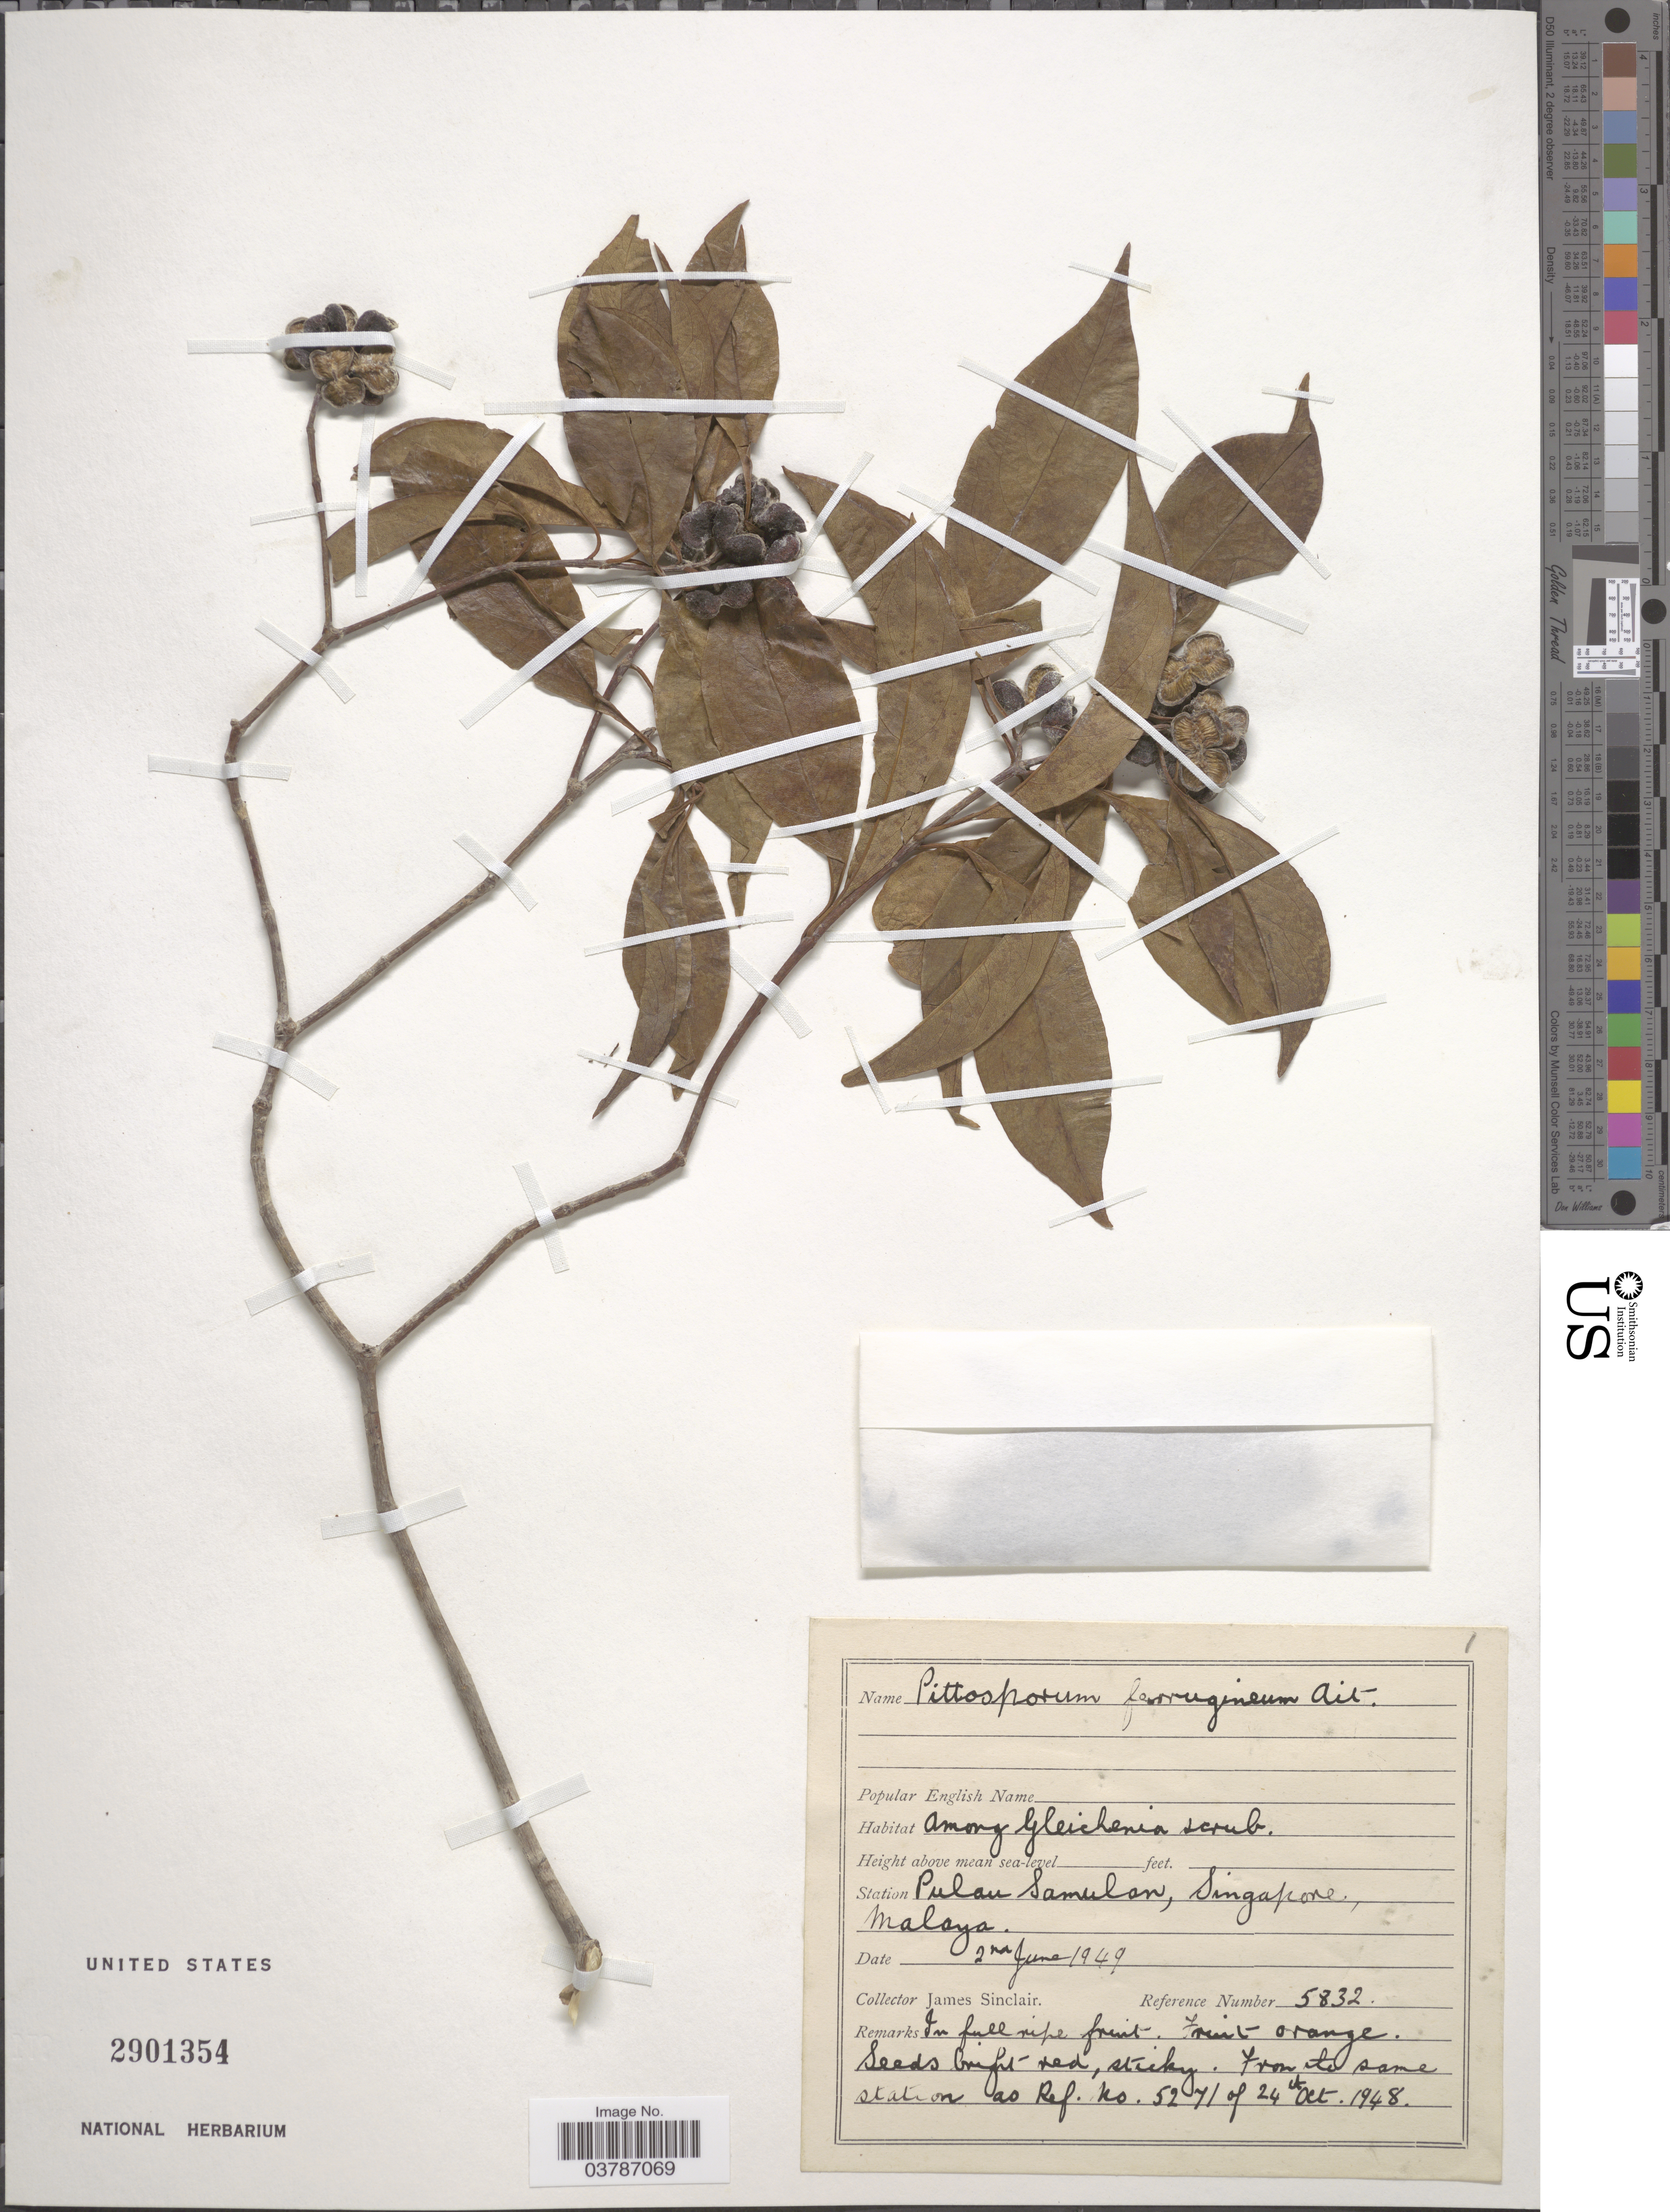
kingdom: Plantae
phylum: Tracheophyta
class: Magnoliopsida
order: Apiales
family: Pittosporaceae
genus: Pittosporum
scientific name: Pittosporum ferrugineum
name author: Dryand. ex Aiton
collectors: J. Sinclair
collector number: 5832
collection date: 1949-06-02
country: Singapore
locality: Station Pulau Samulan, Malaya.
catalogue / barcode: US 2901354